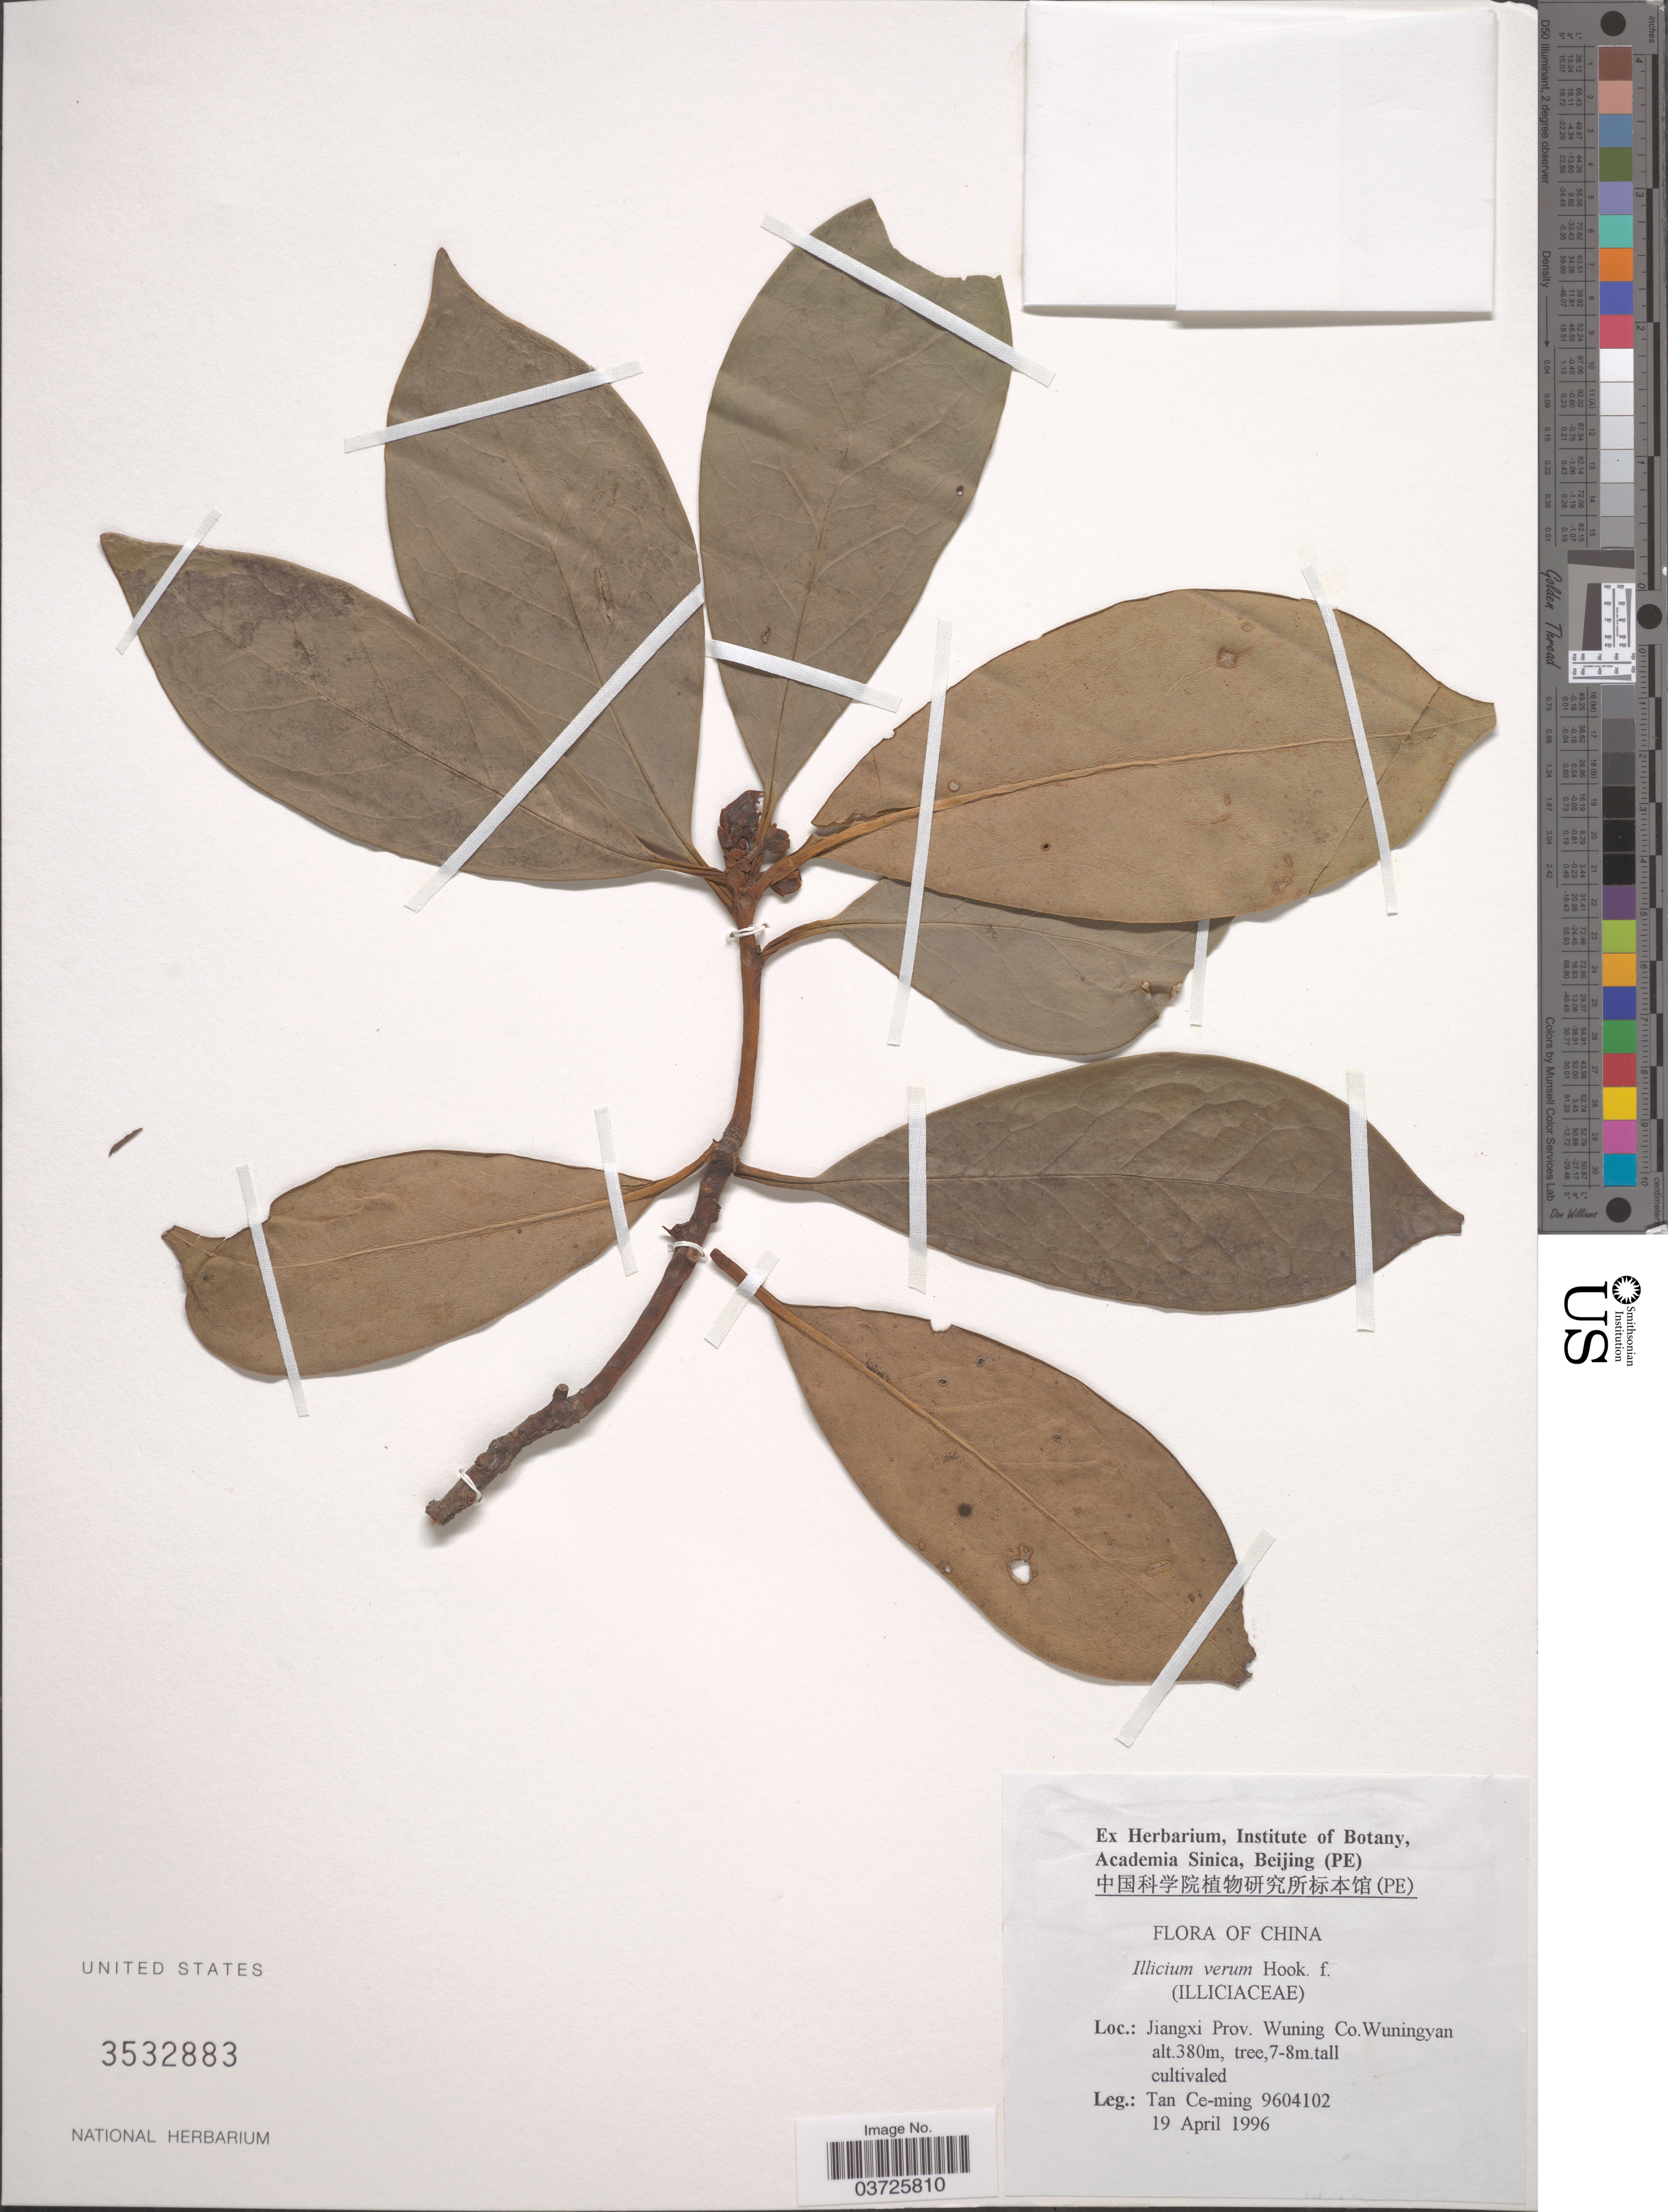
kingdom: Plantae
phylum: Tracheophyta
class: Magnoliopsida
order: Austrobaileyales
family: Schisandraceae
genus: Illicium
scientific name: Illicium verum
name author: Hook. f.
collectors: T. Ce-ming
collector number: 9604102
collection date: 1996-04-19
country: China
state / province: Jiangxi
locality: Wuning Co. Wuningyan.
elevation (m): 380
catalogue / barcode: US 3532883